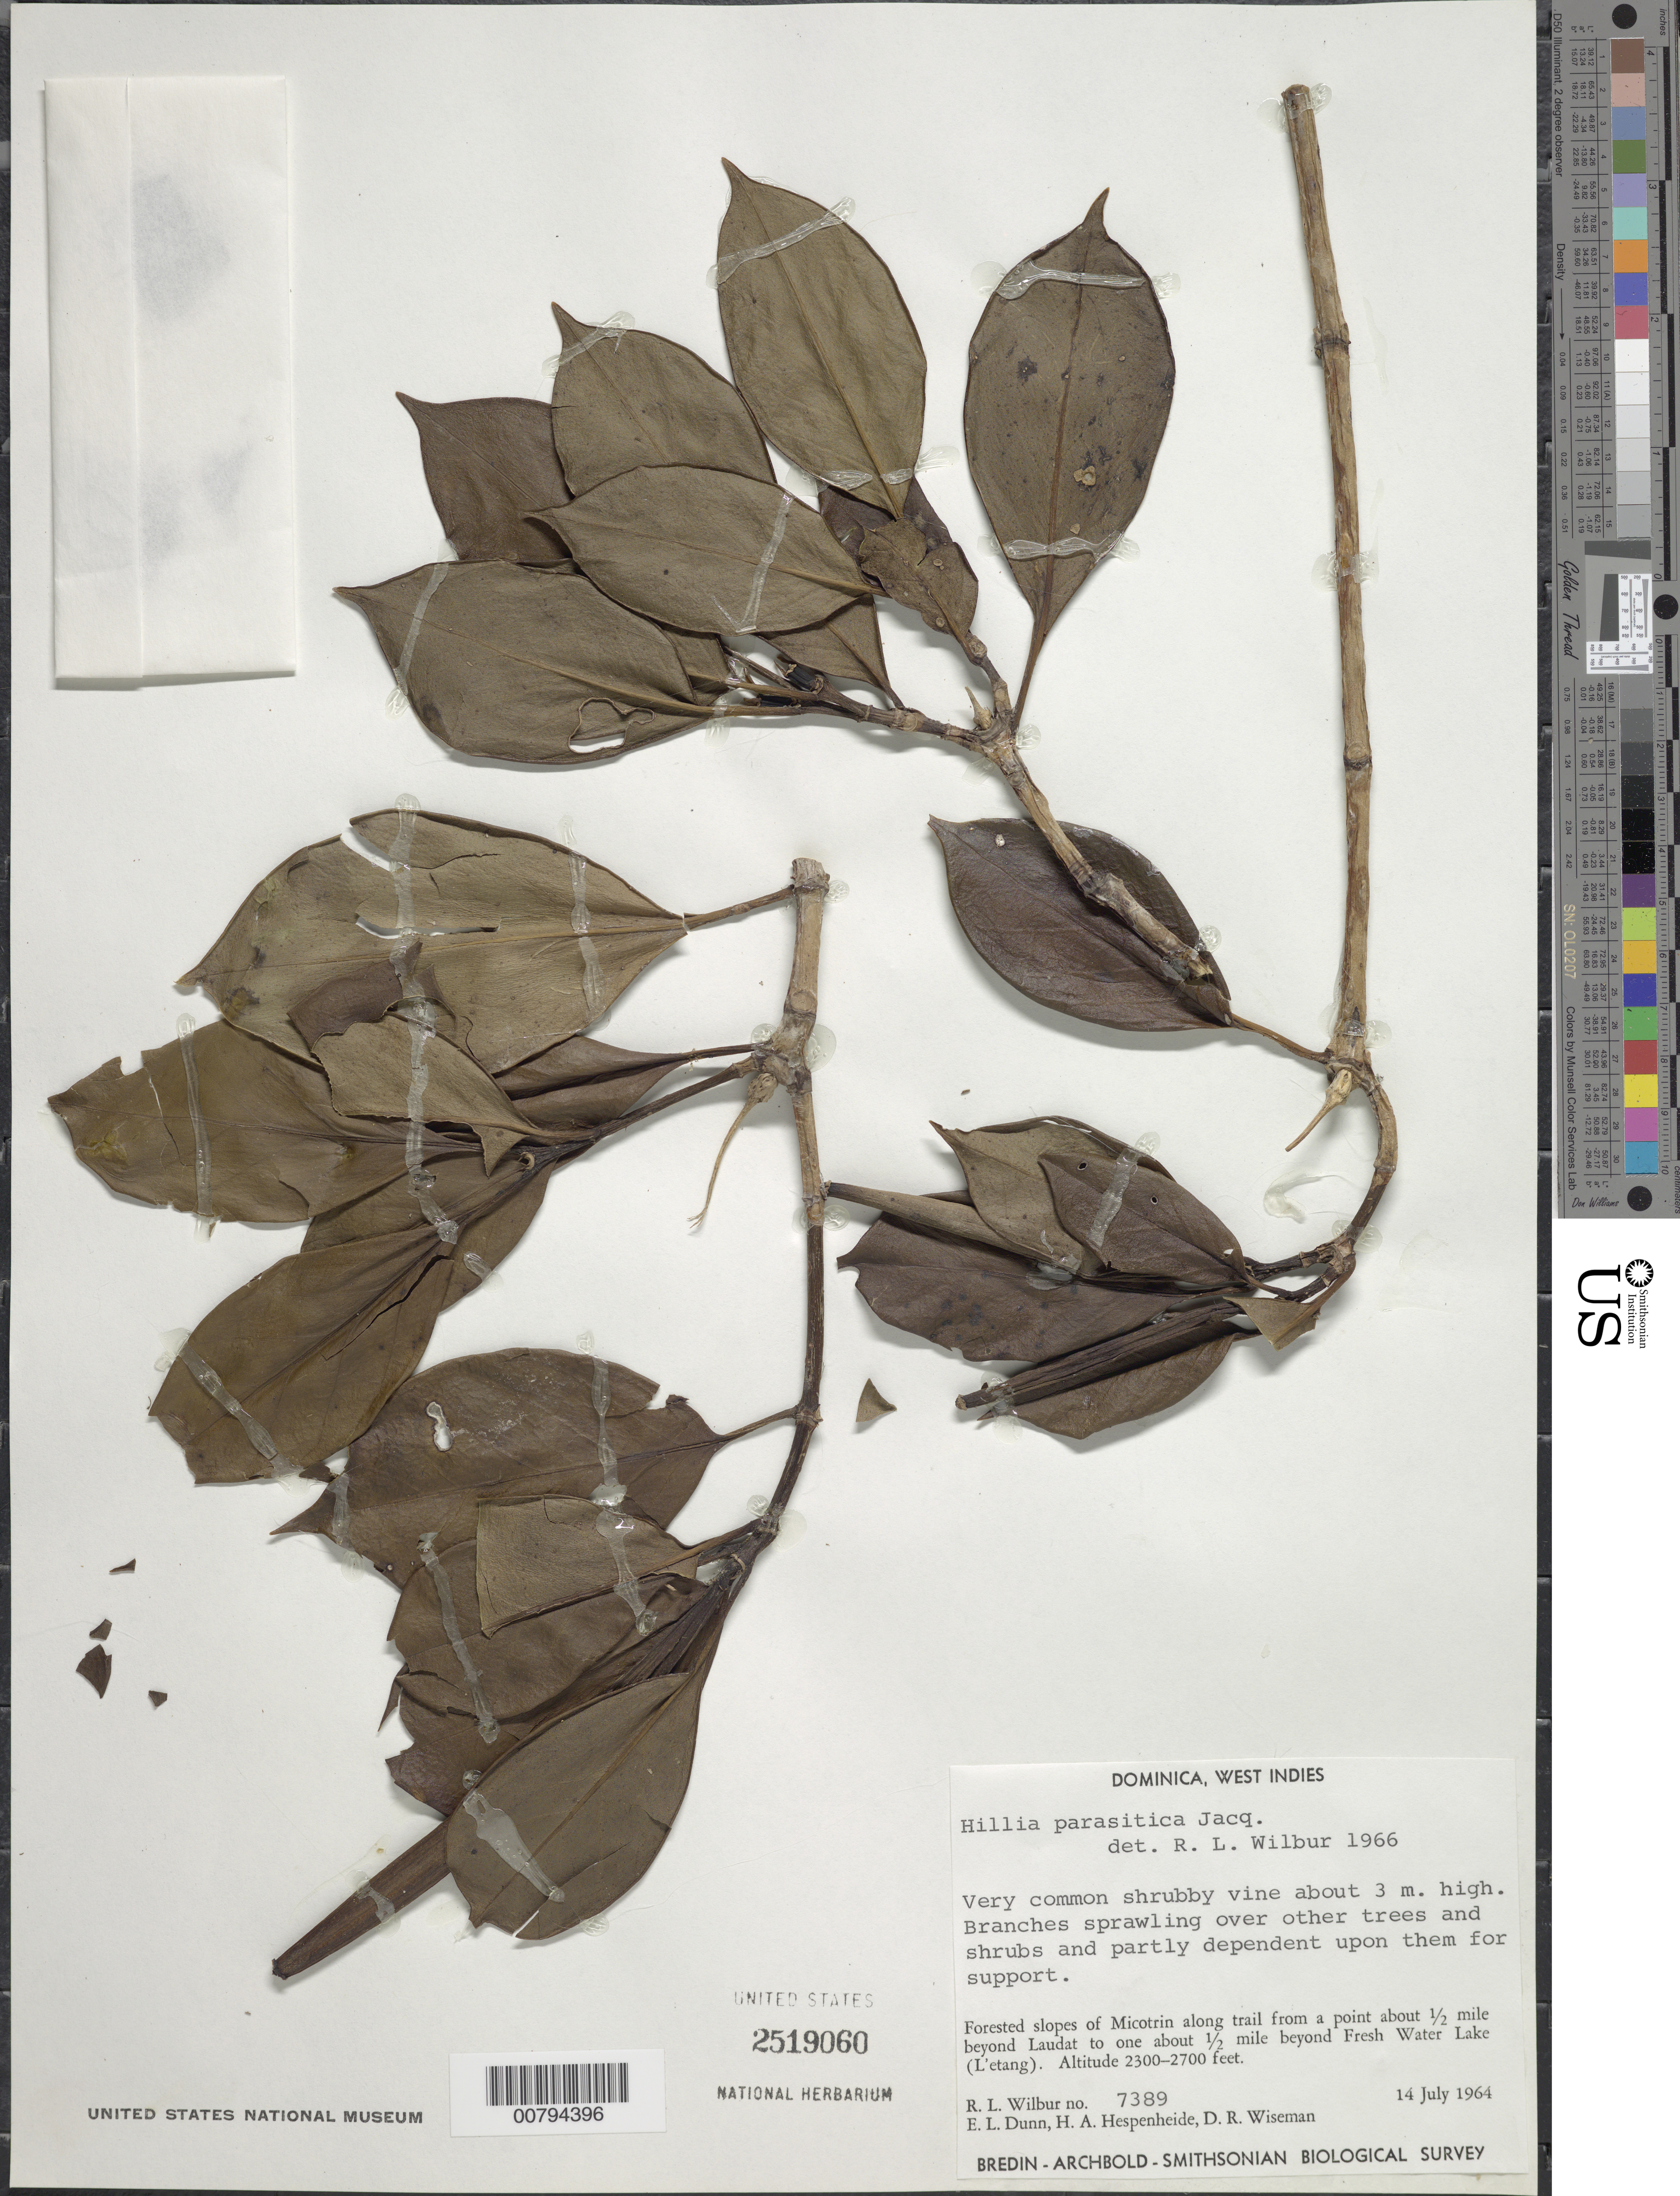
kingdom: Plantae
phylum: Tracheophyta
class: Magnoliopsida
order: Gentianales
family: Rubiaceae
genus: Hillia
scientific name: Hillia parasitica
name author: Jacq.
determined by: Wilbur, R. L.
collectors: R. L. Wilbur, E. Dunn, H. A. Hespenheide & D. R. Wiseman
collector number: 7389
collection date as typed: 14 Jul 1964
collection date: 1964-07-14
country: Dominica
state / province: St. George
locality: Slopes of Micotrin along trail from a point about 1/2 mi. beyond Laudat to one about 1/2 mi. beyond fresh Water Lake (L'etang).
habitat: Forested slopes along trail. On tree & sprawling over oth. trees & shrubs.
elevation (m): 701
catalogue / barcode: US 2519060